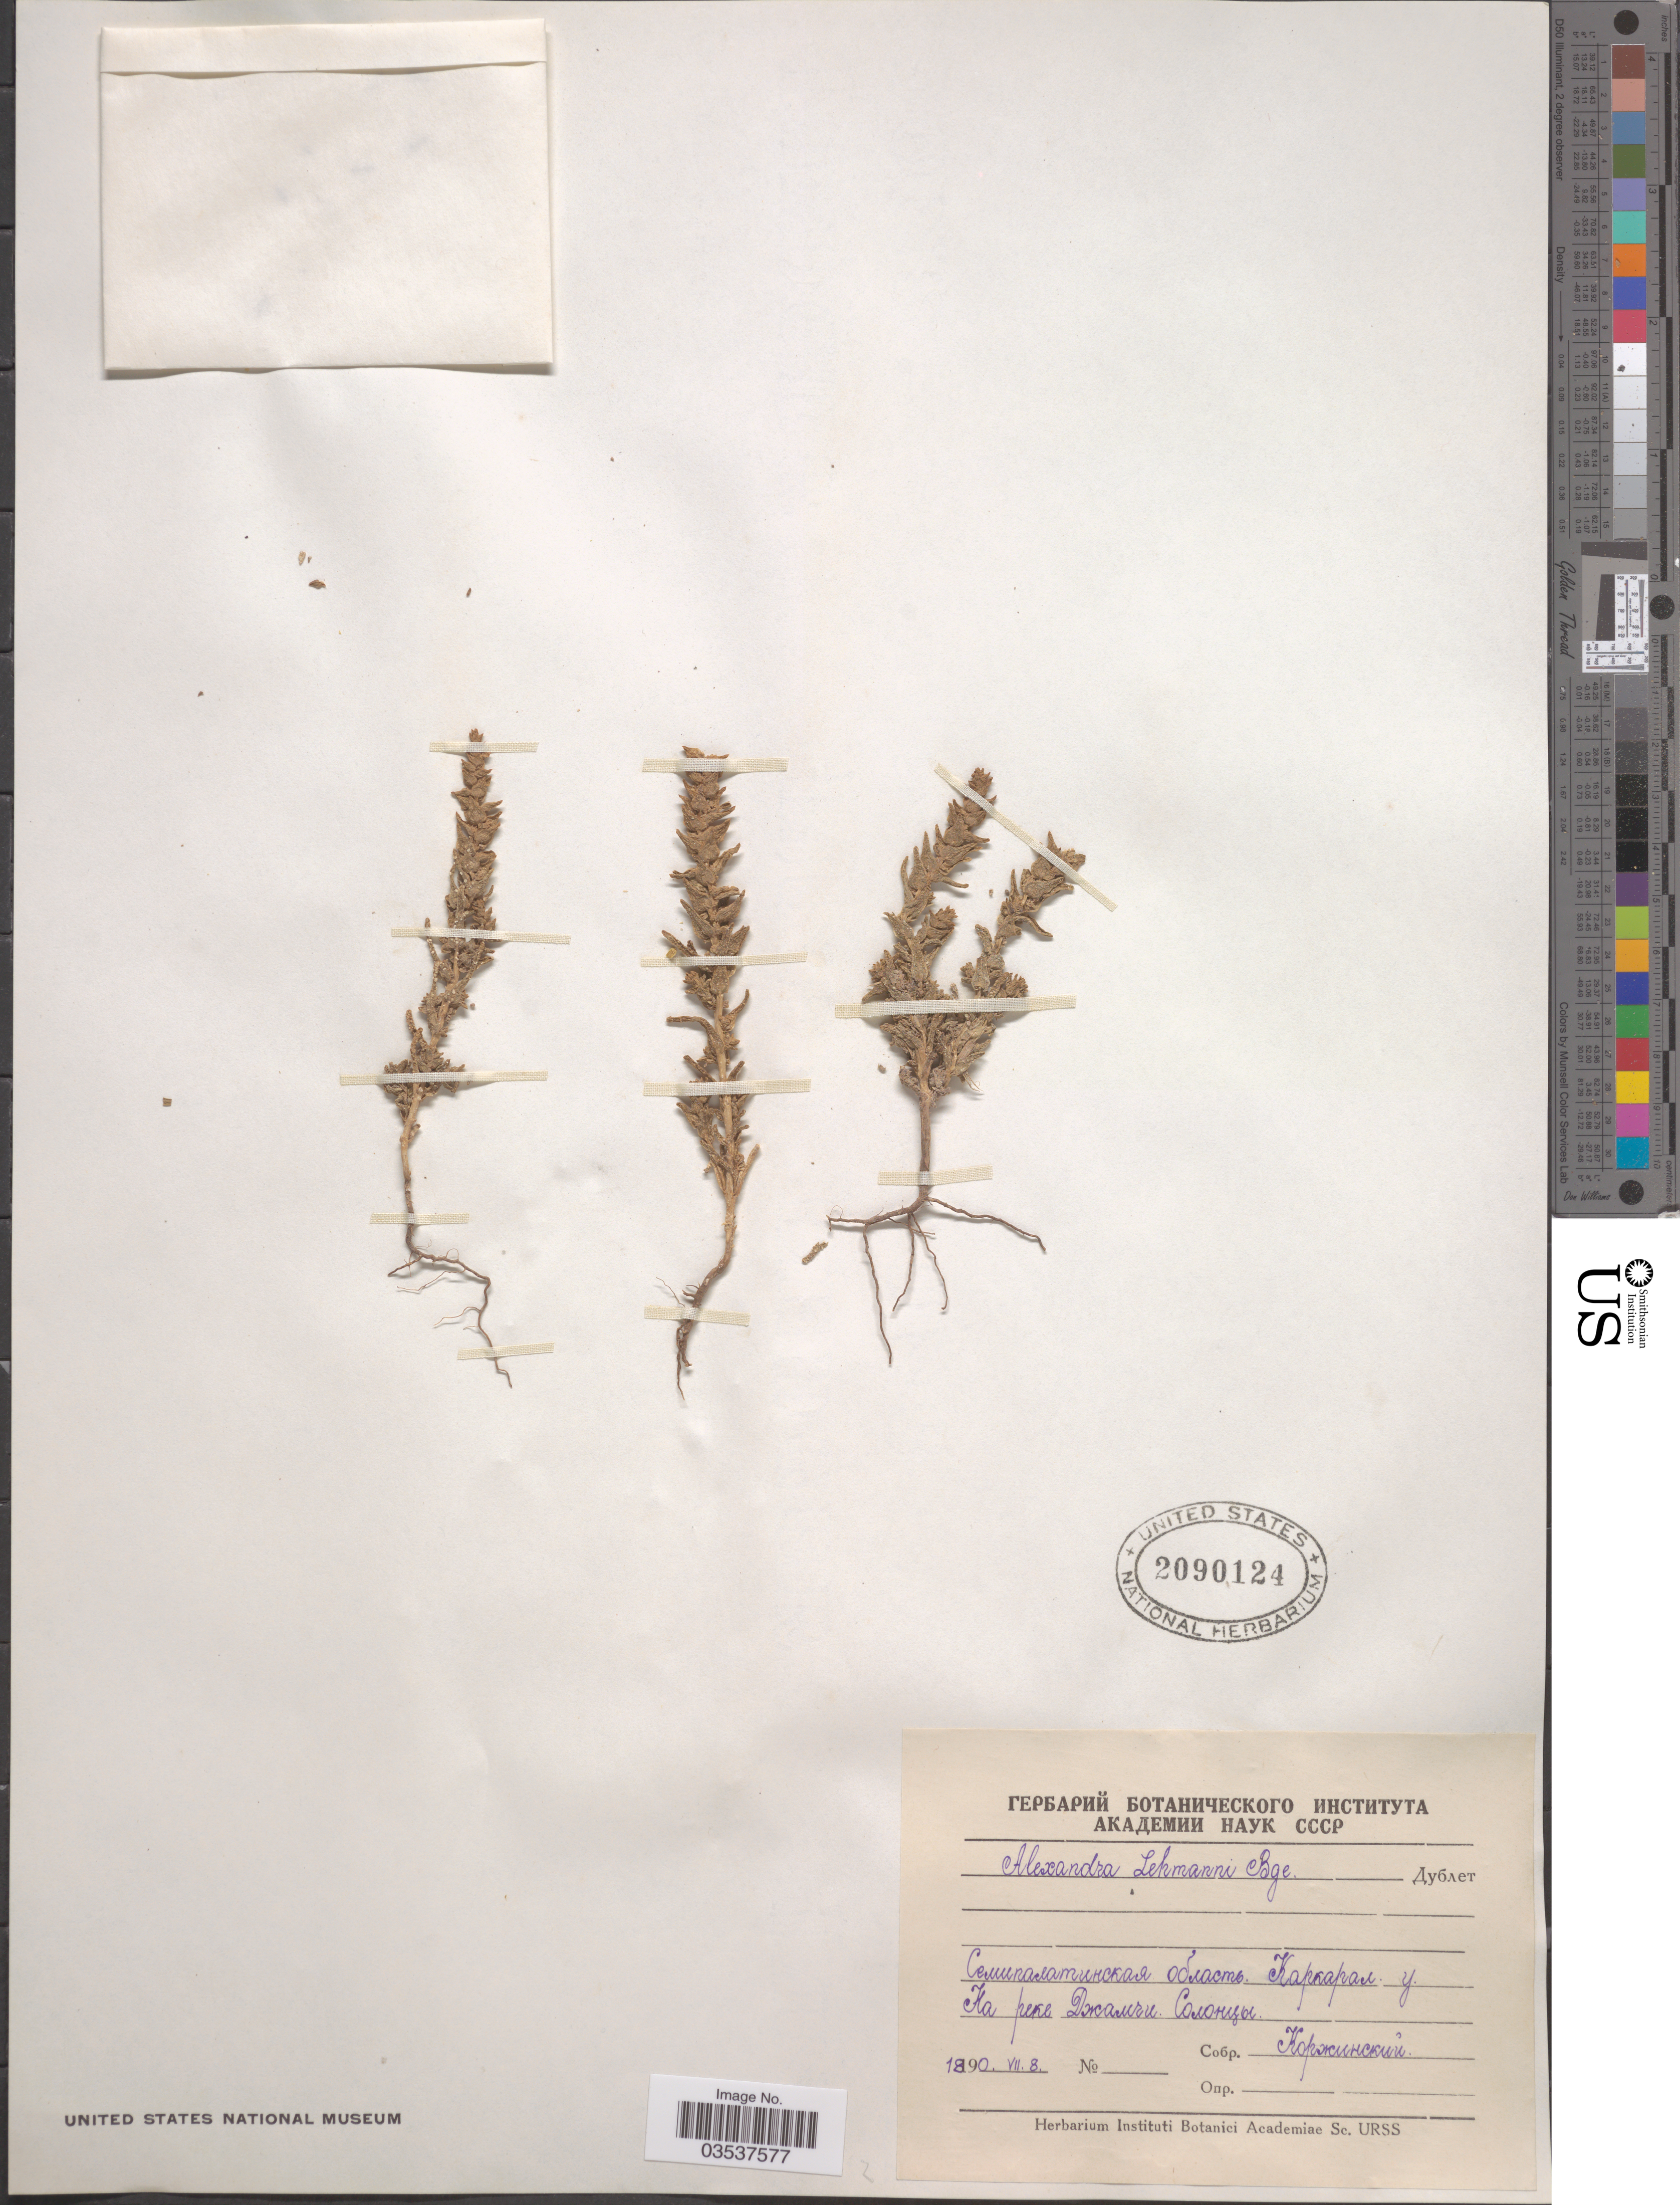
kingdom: Plantae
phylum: Tracheophyta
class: Magnoliopsida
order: Caryophyllales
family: Amaranthaceae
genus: Suaeda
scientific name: Suaeda lehmannii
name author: (Bunge) Kapralov et al.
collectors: Korzhinskiy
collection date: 1890-07-08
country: Kazakhstan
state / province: Qaraghandy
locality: Dzhamchi River.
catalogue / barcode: US 2090124